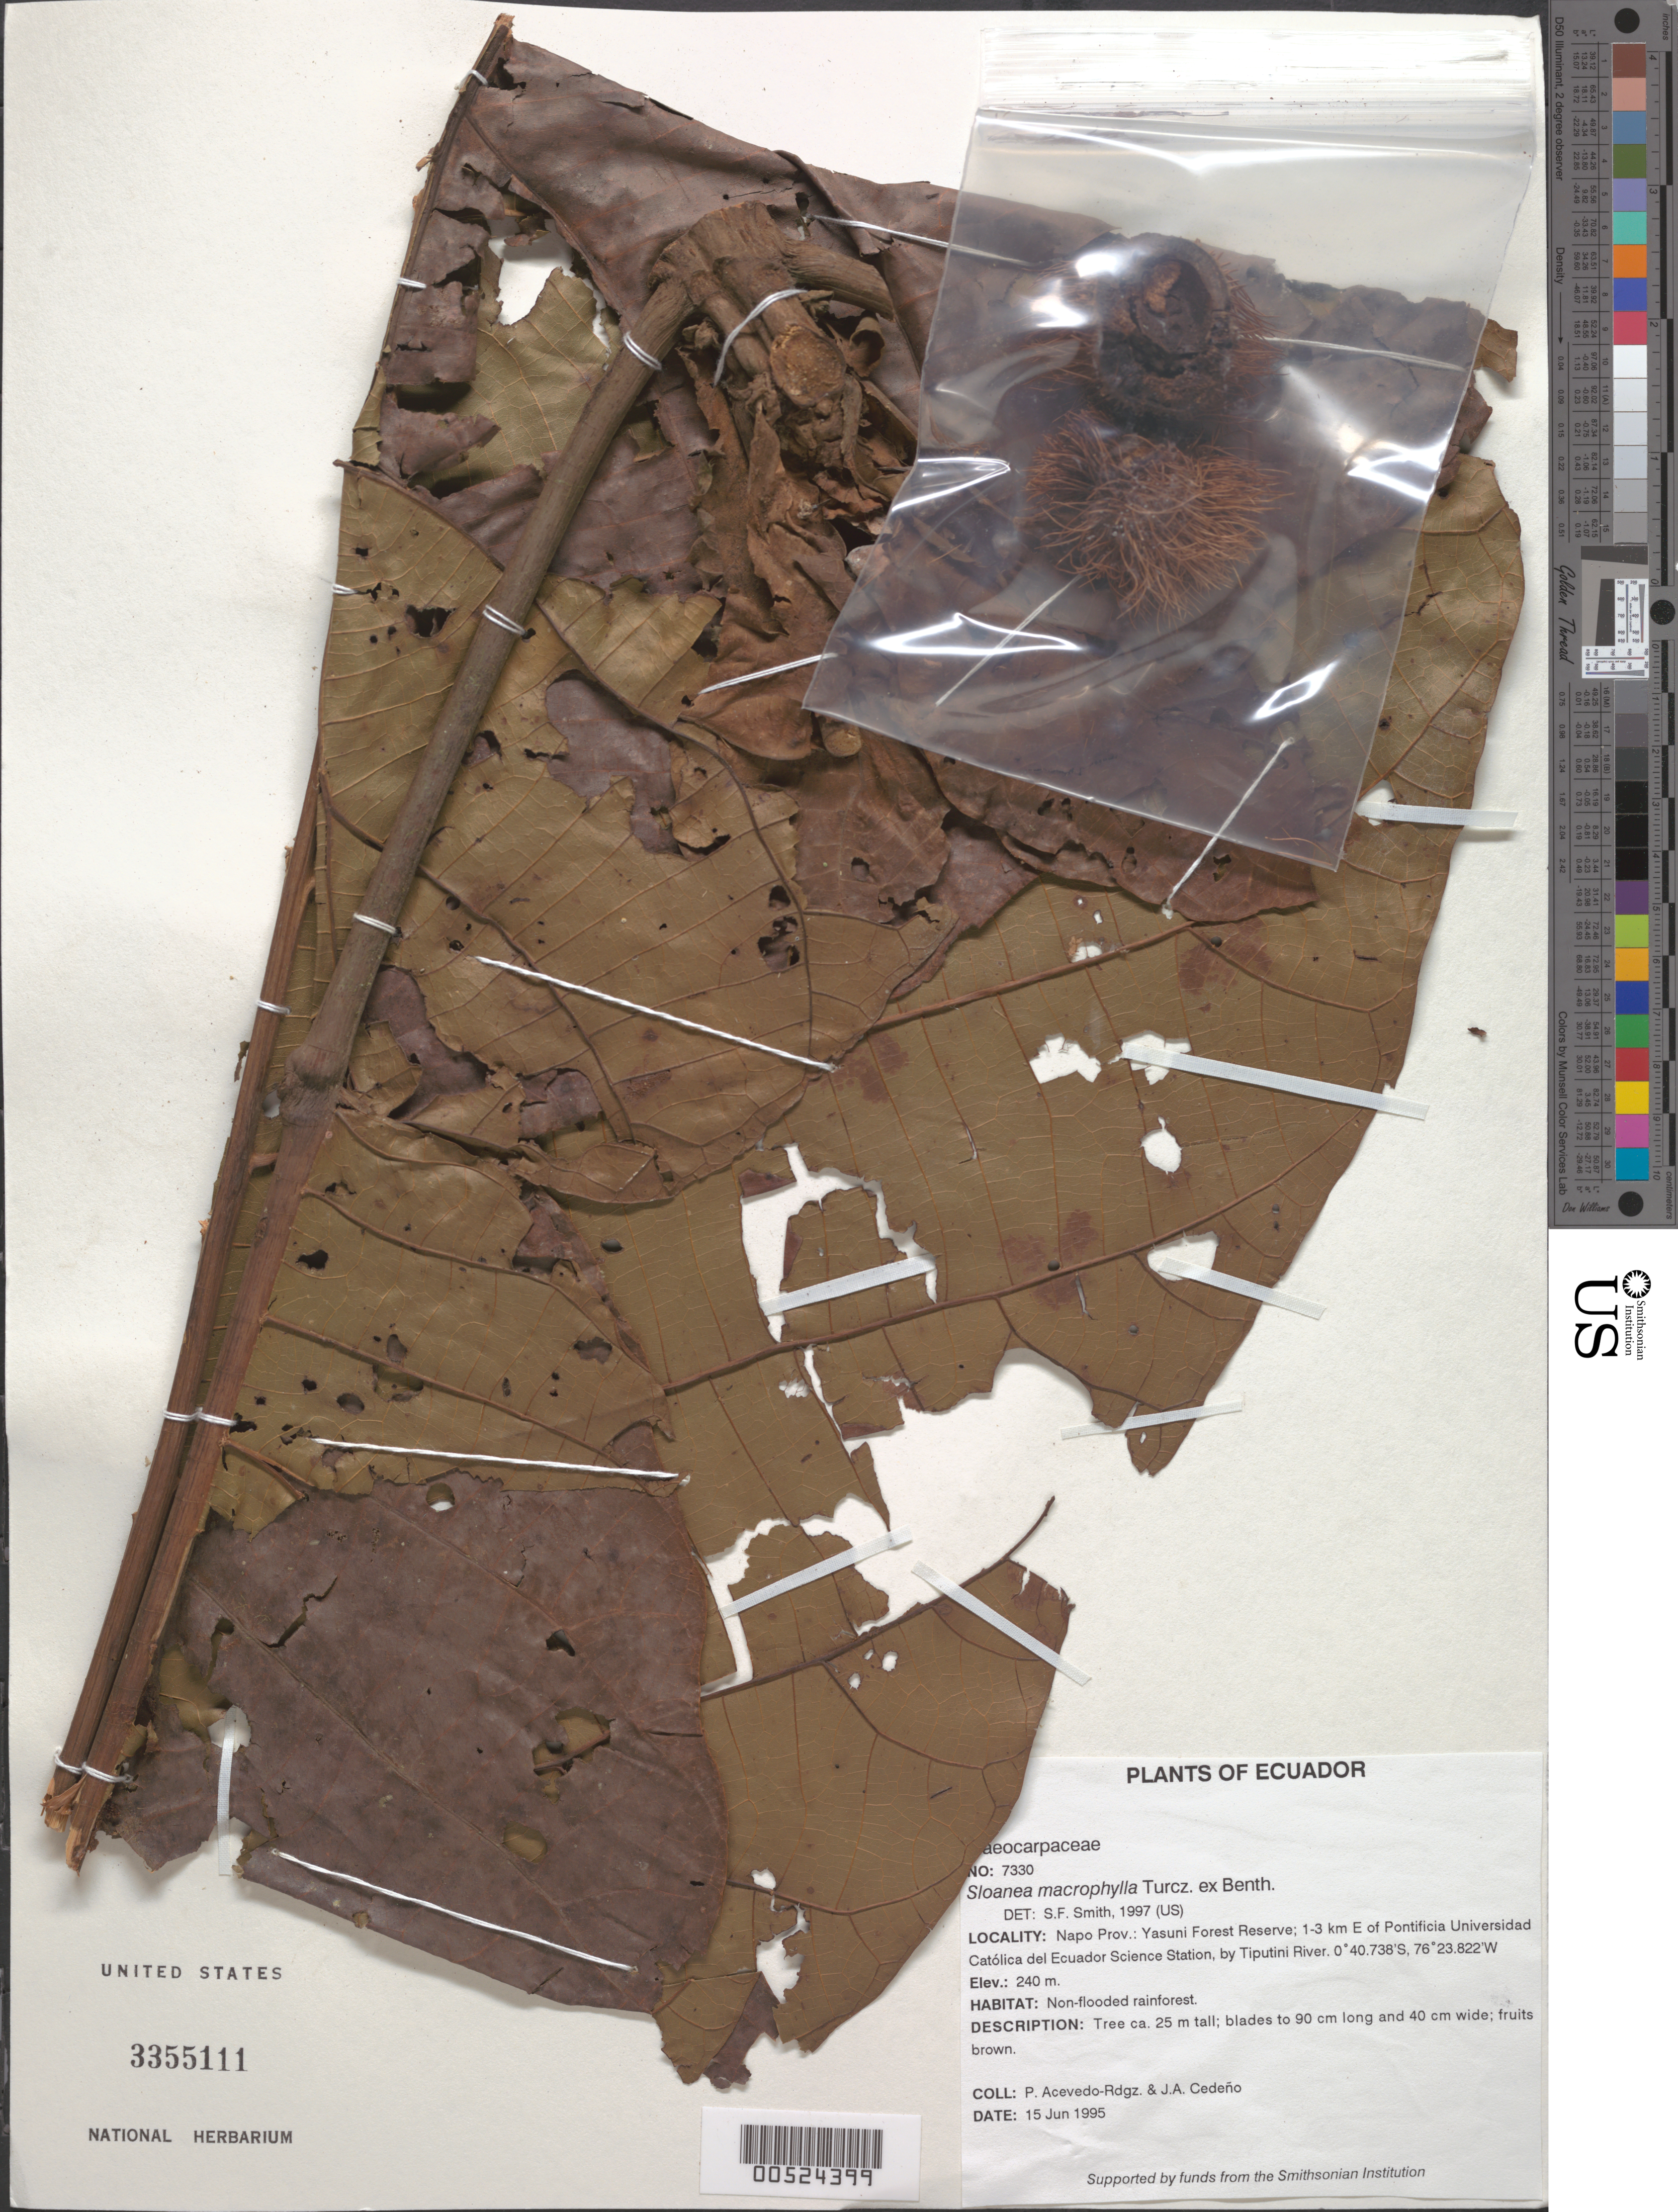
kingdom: Plantae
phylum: Tracheophyta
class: Magnoliopsida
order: Oxalidales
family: Elaeocarpaceae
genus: Sloanea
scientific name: Sloanea macrophylla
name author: Benth. ex Turcz.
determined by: Smith, Stephen F., (US), NMNH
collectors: P. Acevedo-Rodr. & J. A. Cedeño M.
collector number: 7330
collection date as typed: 15 Jun 1995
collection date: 1995-06-15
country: Ecuador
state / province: Napo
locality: Napo Prov.: Yasuni Forest Reserve; 1-3 km E of Pontificia Universidad Católica del Ecuador Science Station by Tiputini River.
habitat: Non-flooded rainforest.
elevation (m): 240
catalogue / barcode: US 3355111